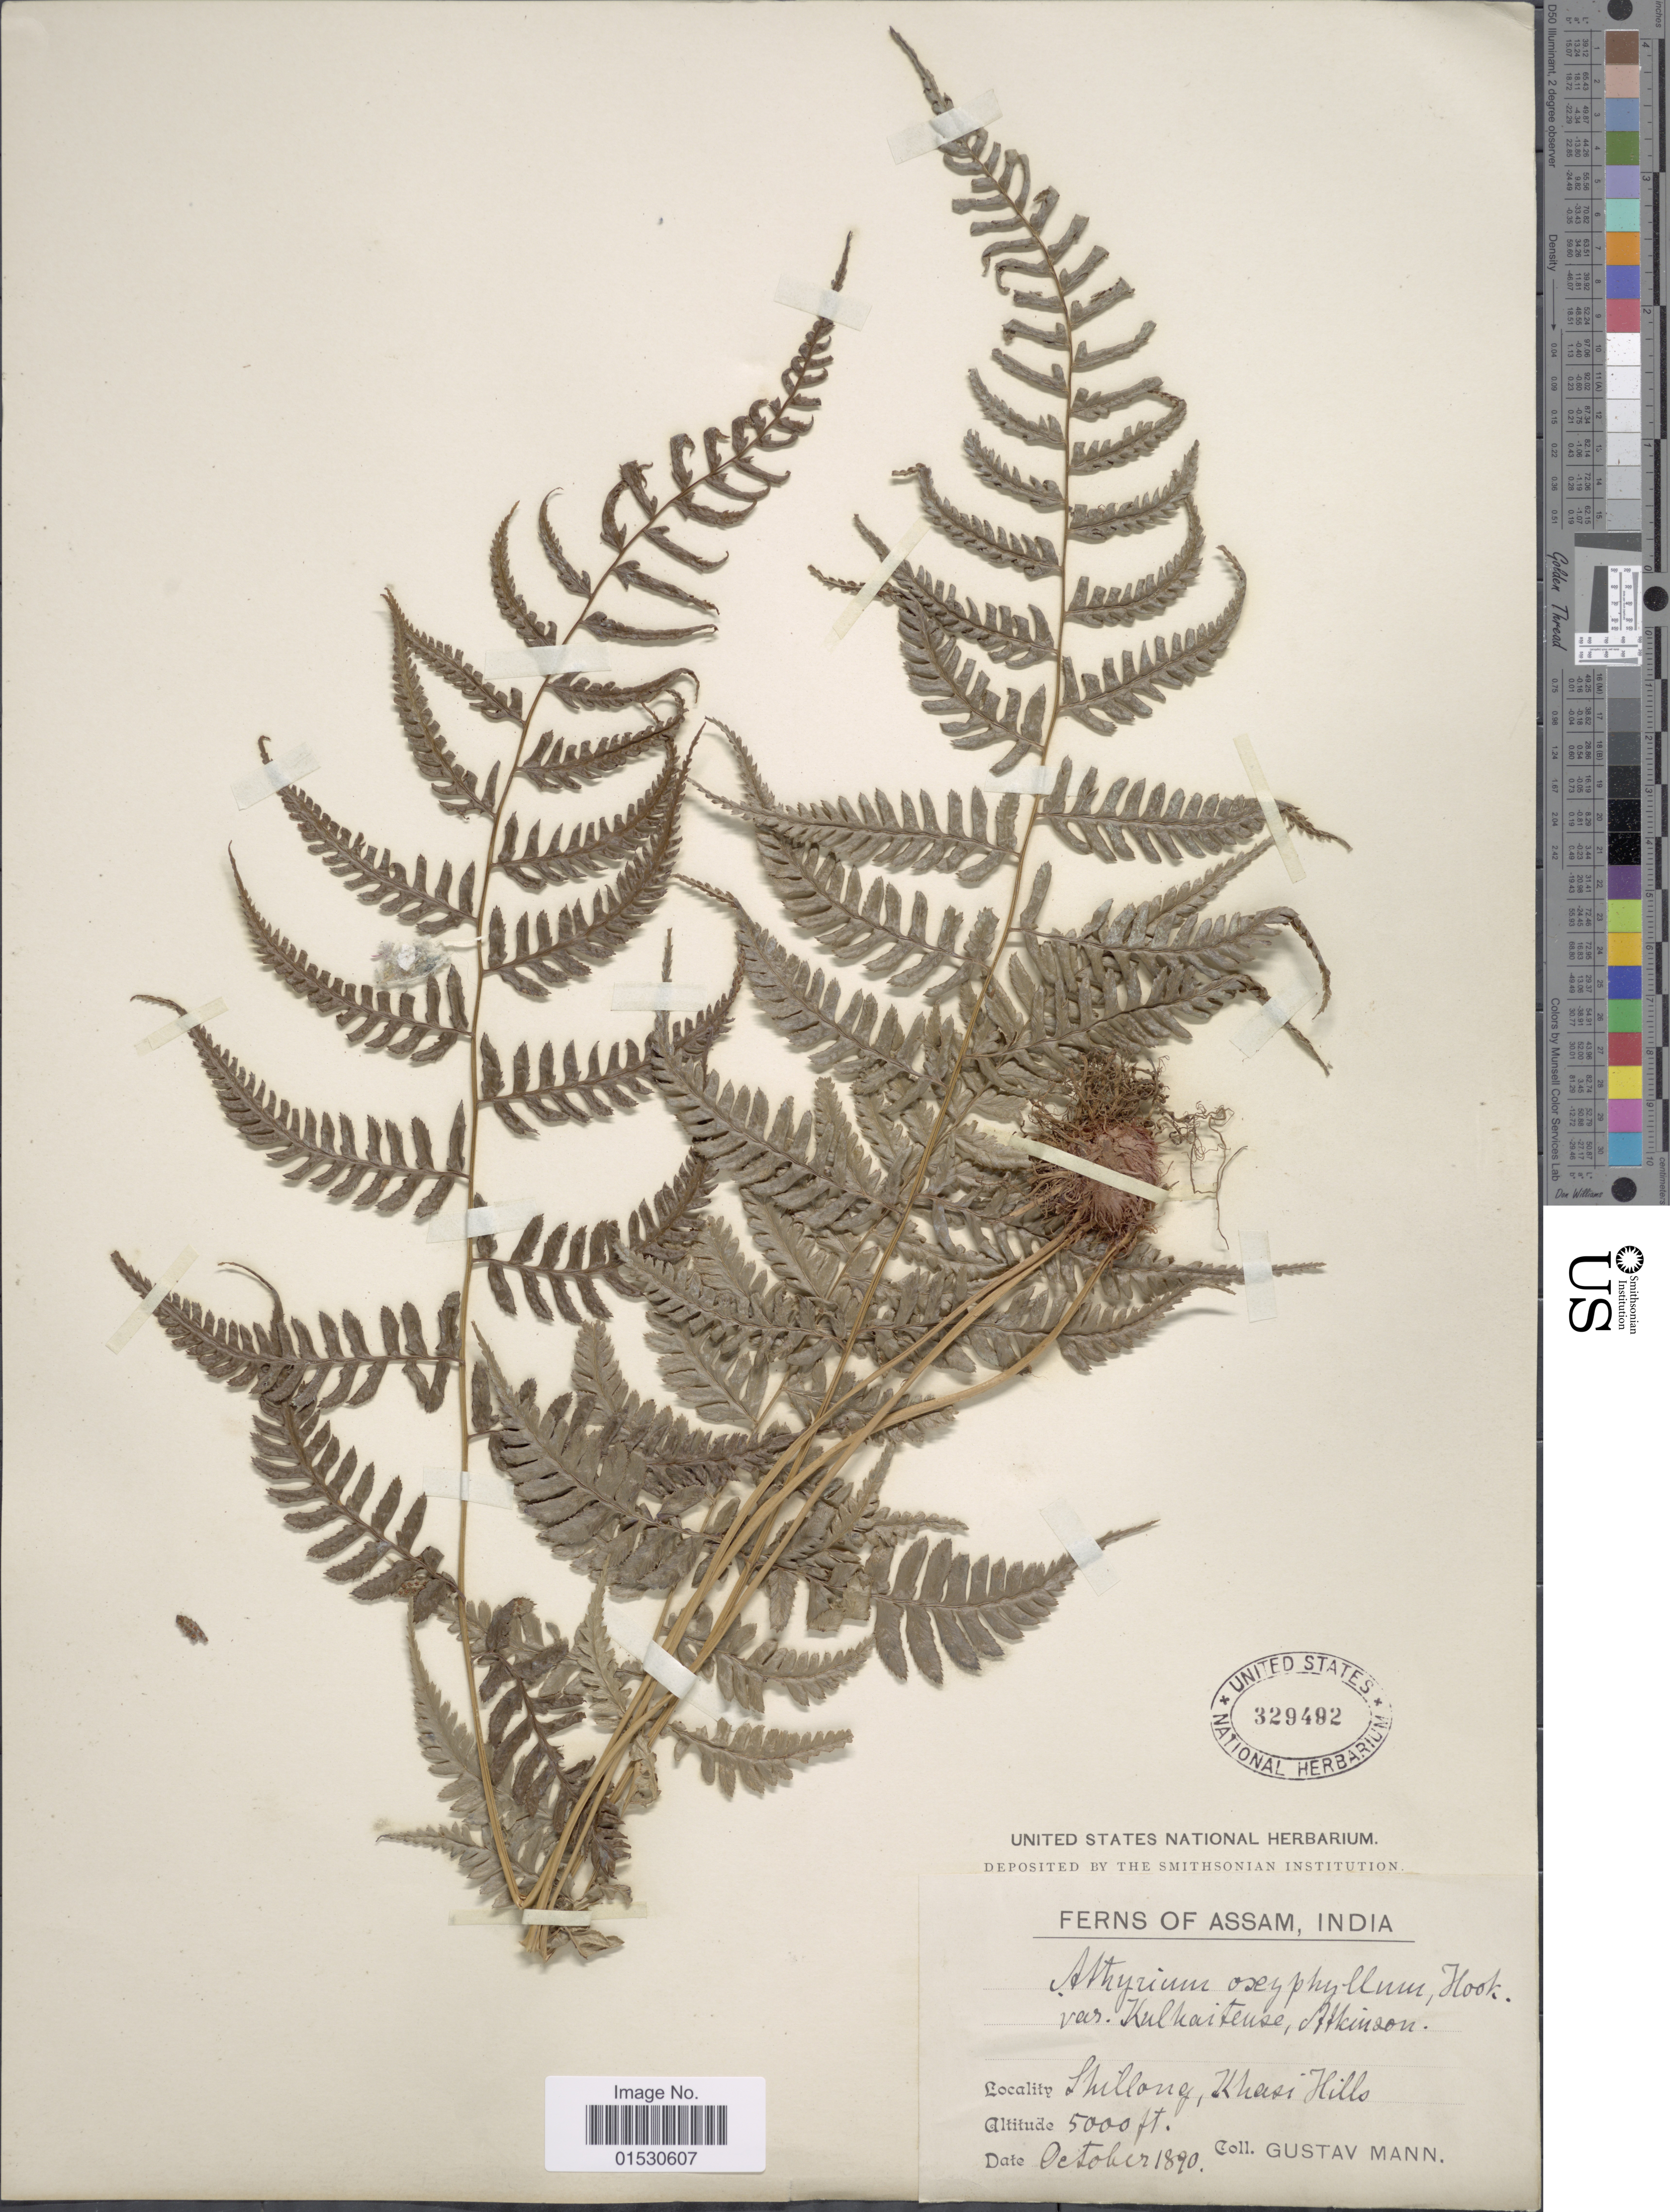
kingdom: Plantae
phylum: Tracheophyta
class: Polypodiopsida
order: Polypodiales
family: Athyriaceae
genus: Athyrium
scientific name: Athyrium drepanopterum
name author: (Kunze) A. Braun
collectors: G. Mann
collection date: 1890-10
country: India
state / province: Meghalaya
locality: Shillong, Khasi Hills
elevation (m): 1524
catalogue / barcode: US 329492